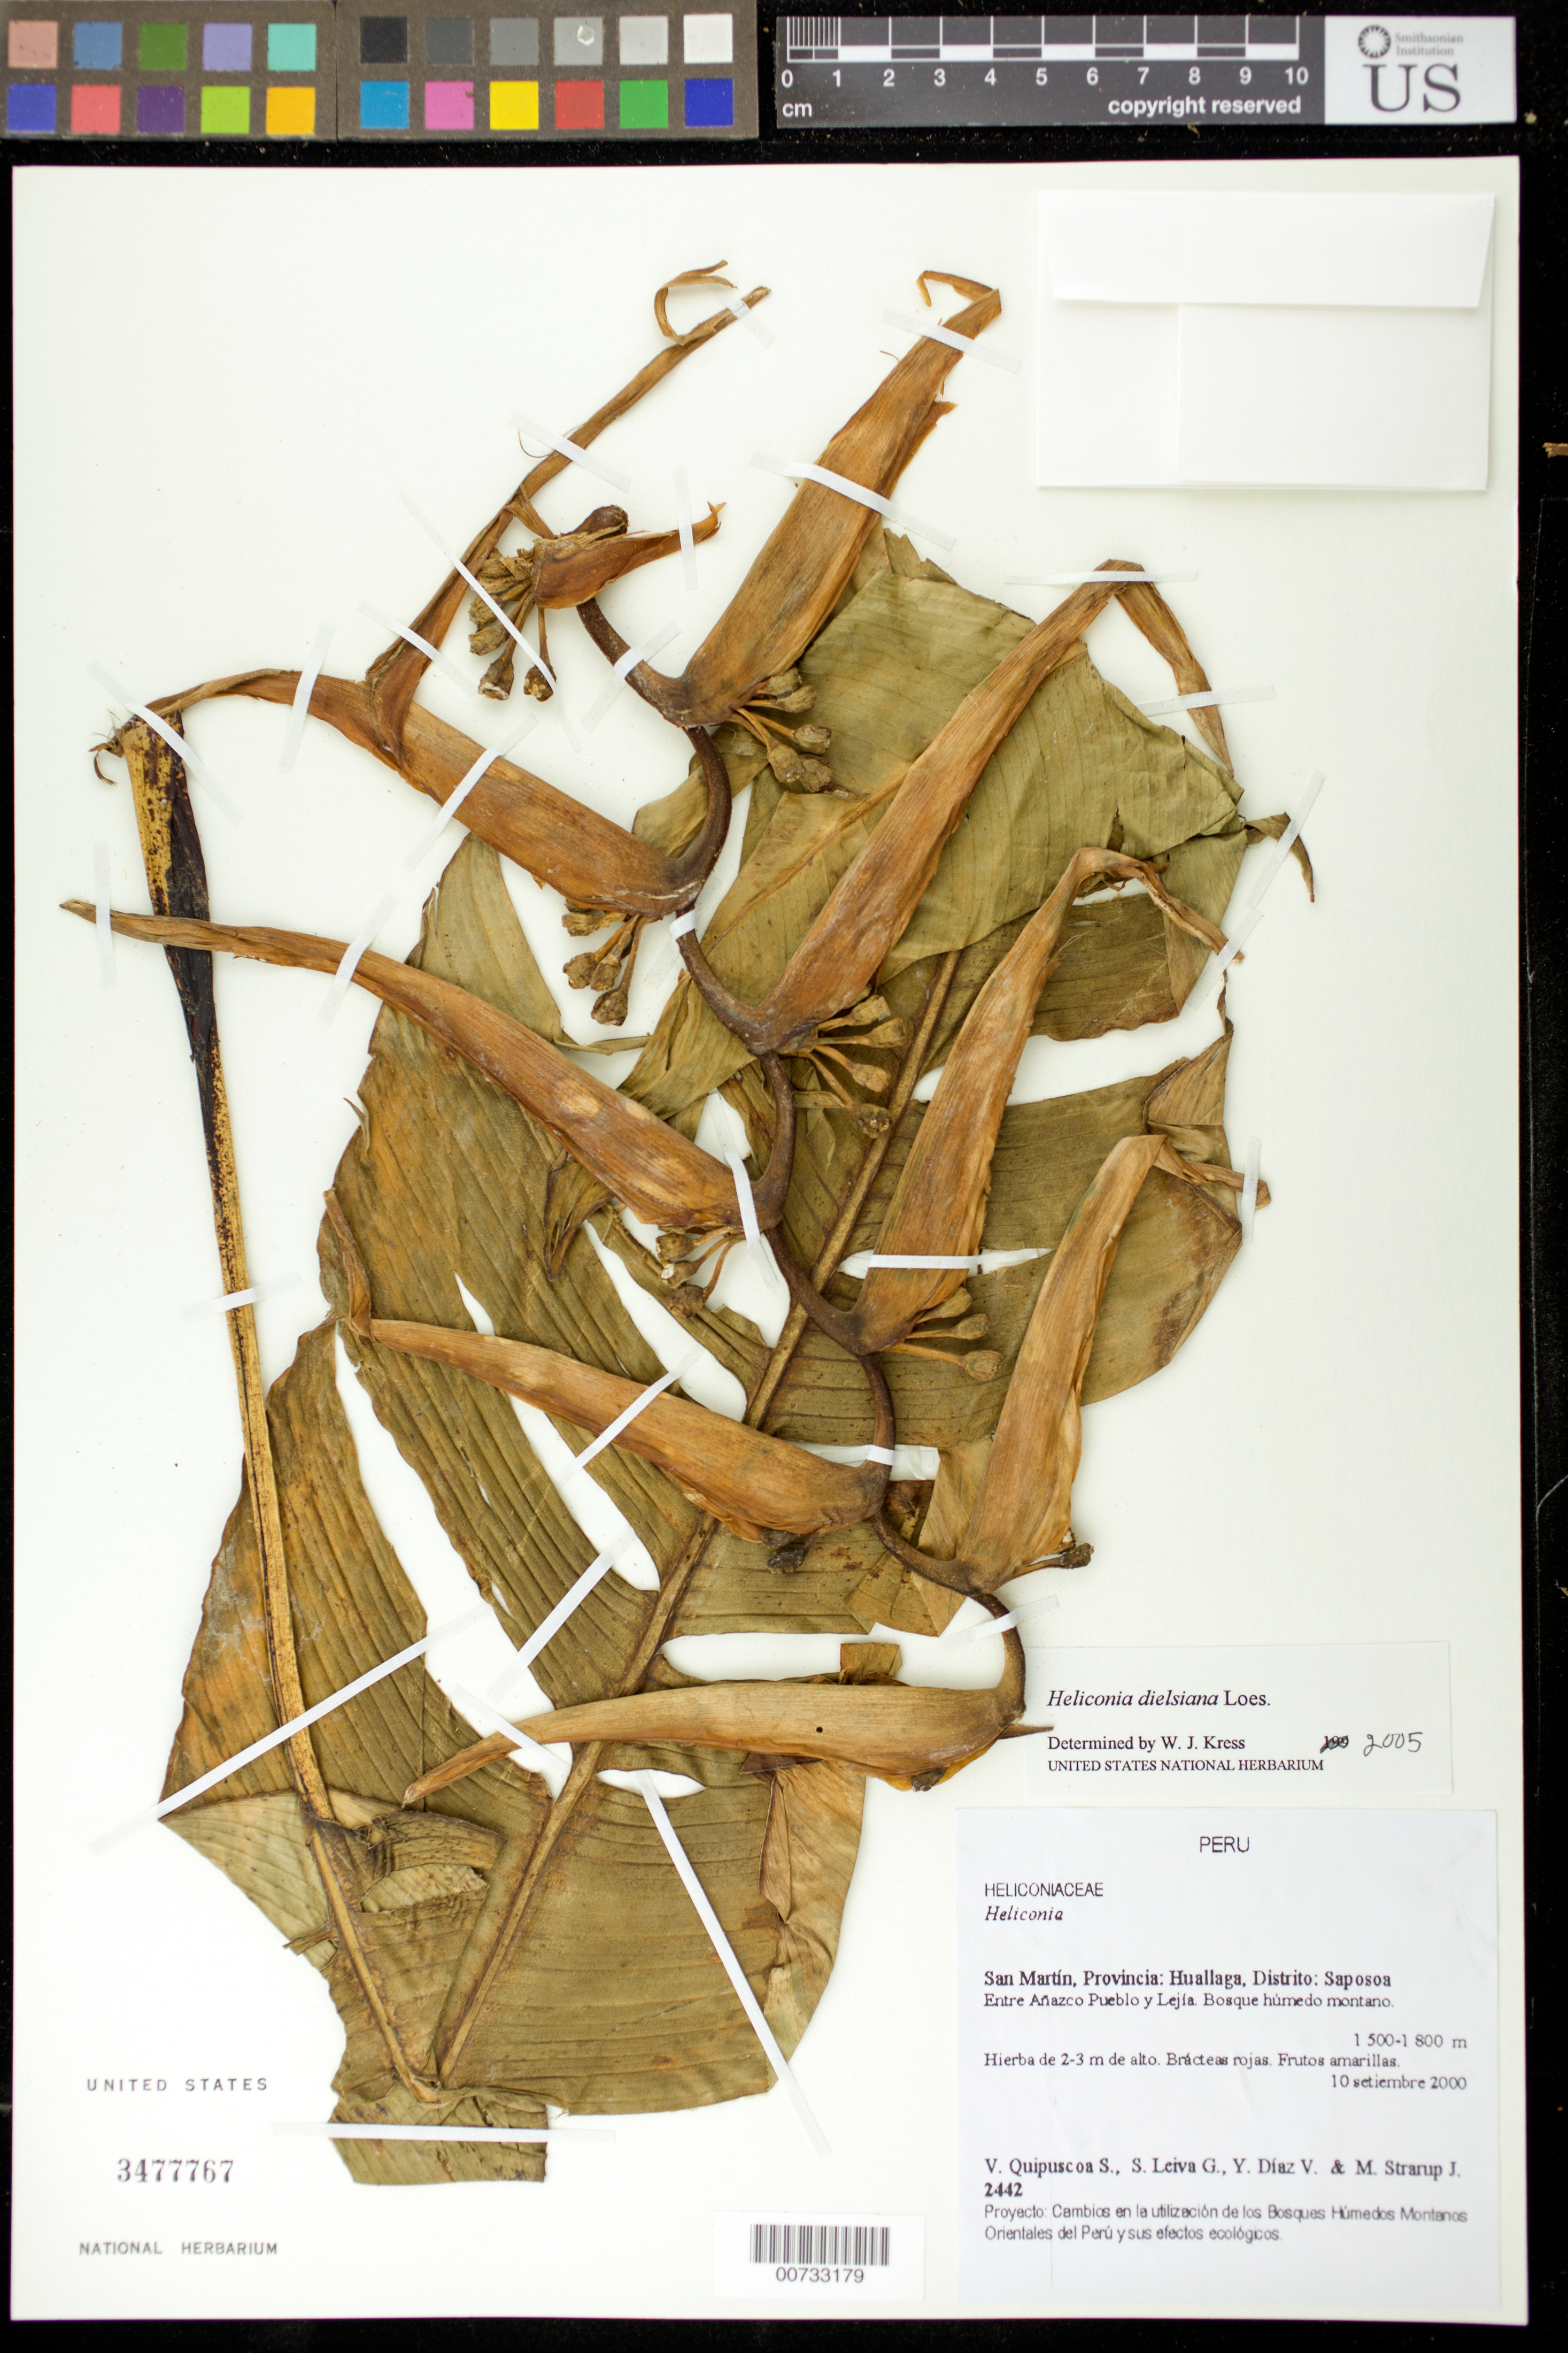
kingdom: Plantae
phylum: Tracheophyta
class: Liliopsida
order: Zingiberales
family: Heliconiaceae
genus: Heliconia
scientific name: Heliconia densiflora 'Fireflash'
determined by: Kress, W. J., (US), Smithsonian Institution - National Museum of Natural History (UNITED STATES)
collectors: V. Quipuscoa S. & G. Lewis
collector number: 2442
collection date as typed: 10 Sep 2000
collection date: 2000-09-10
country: Peru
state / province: San Martín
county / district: Huallaga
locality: Entre Afiazco Pueblo y Lejfa. Saposoa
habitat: Bosque humedo montano.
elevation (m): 1500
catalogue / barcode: US 3477767